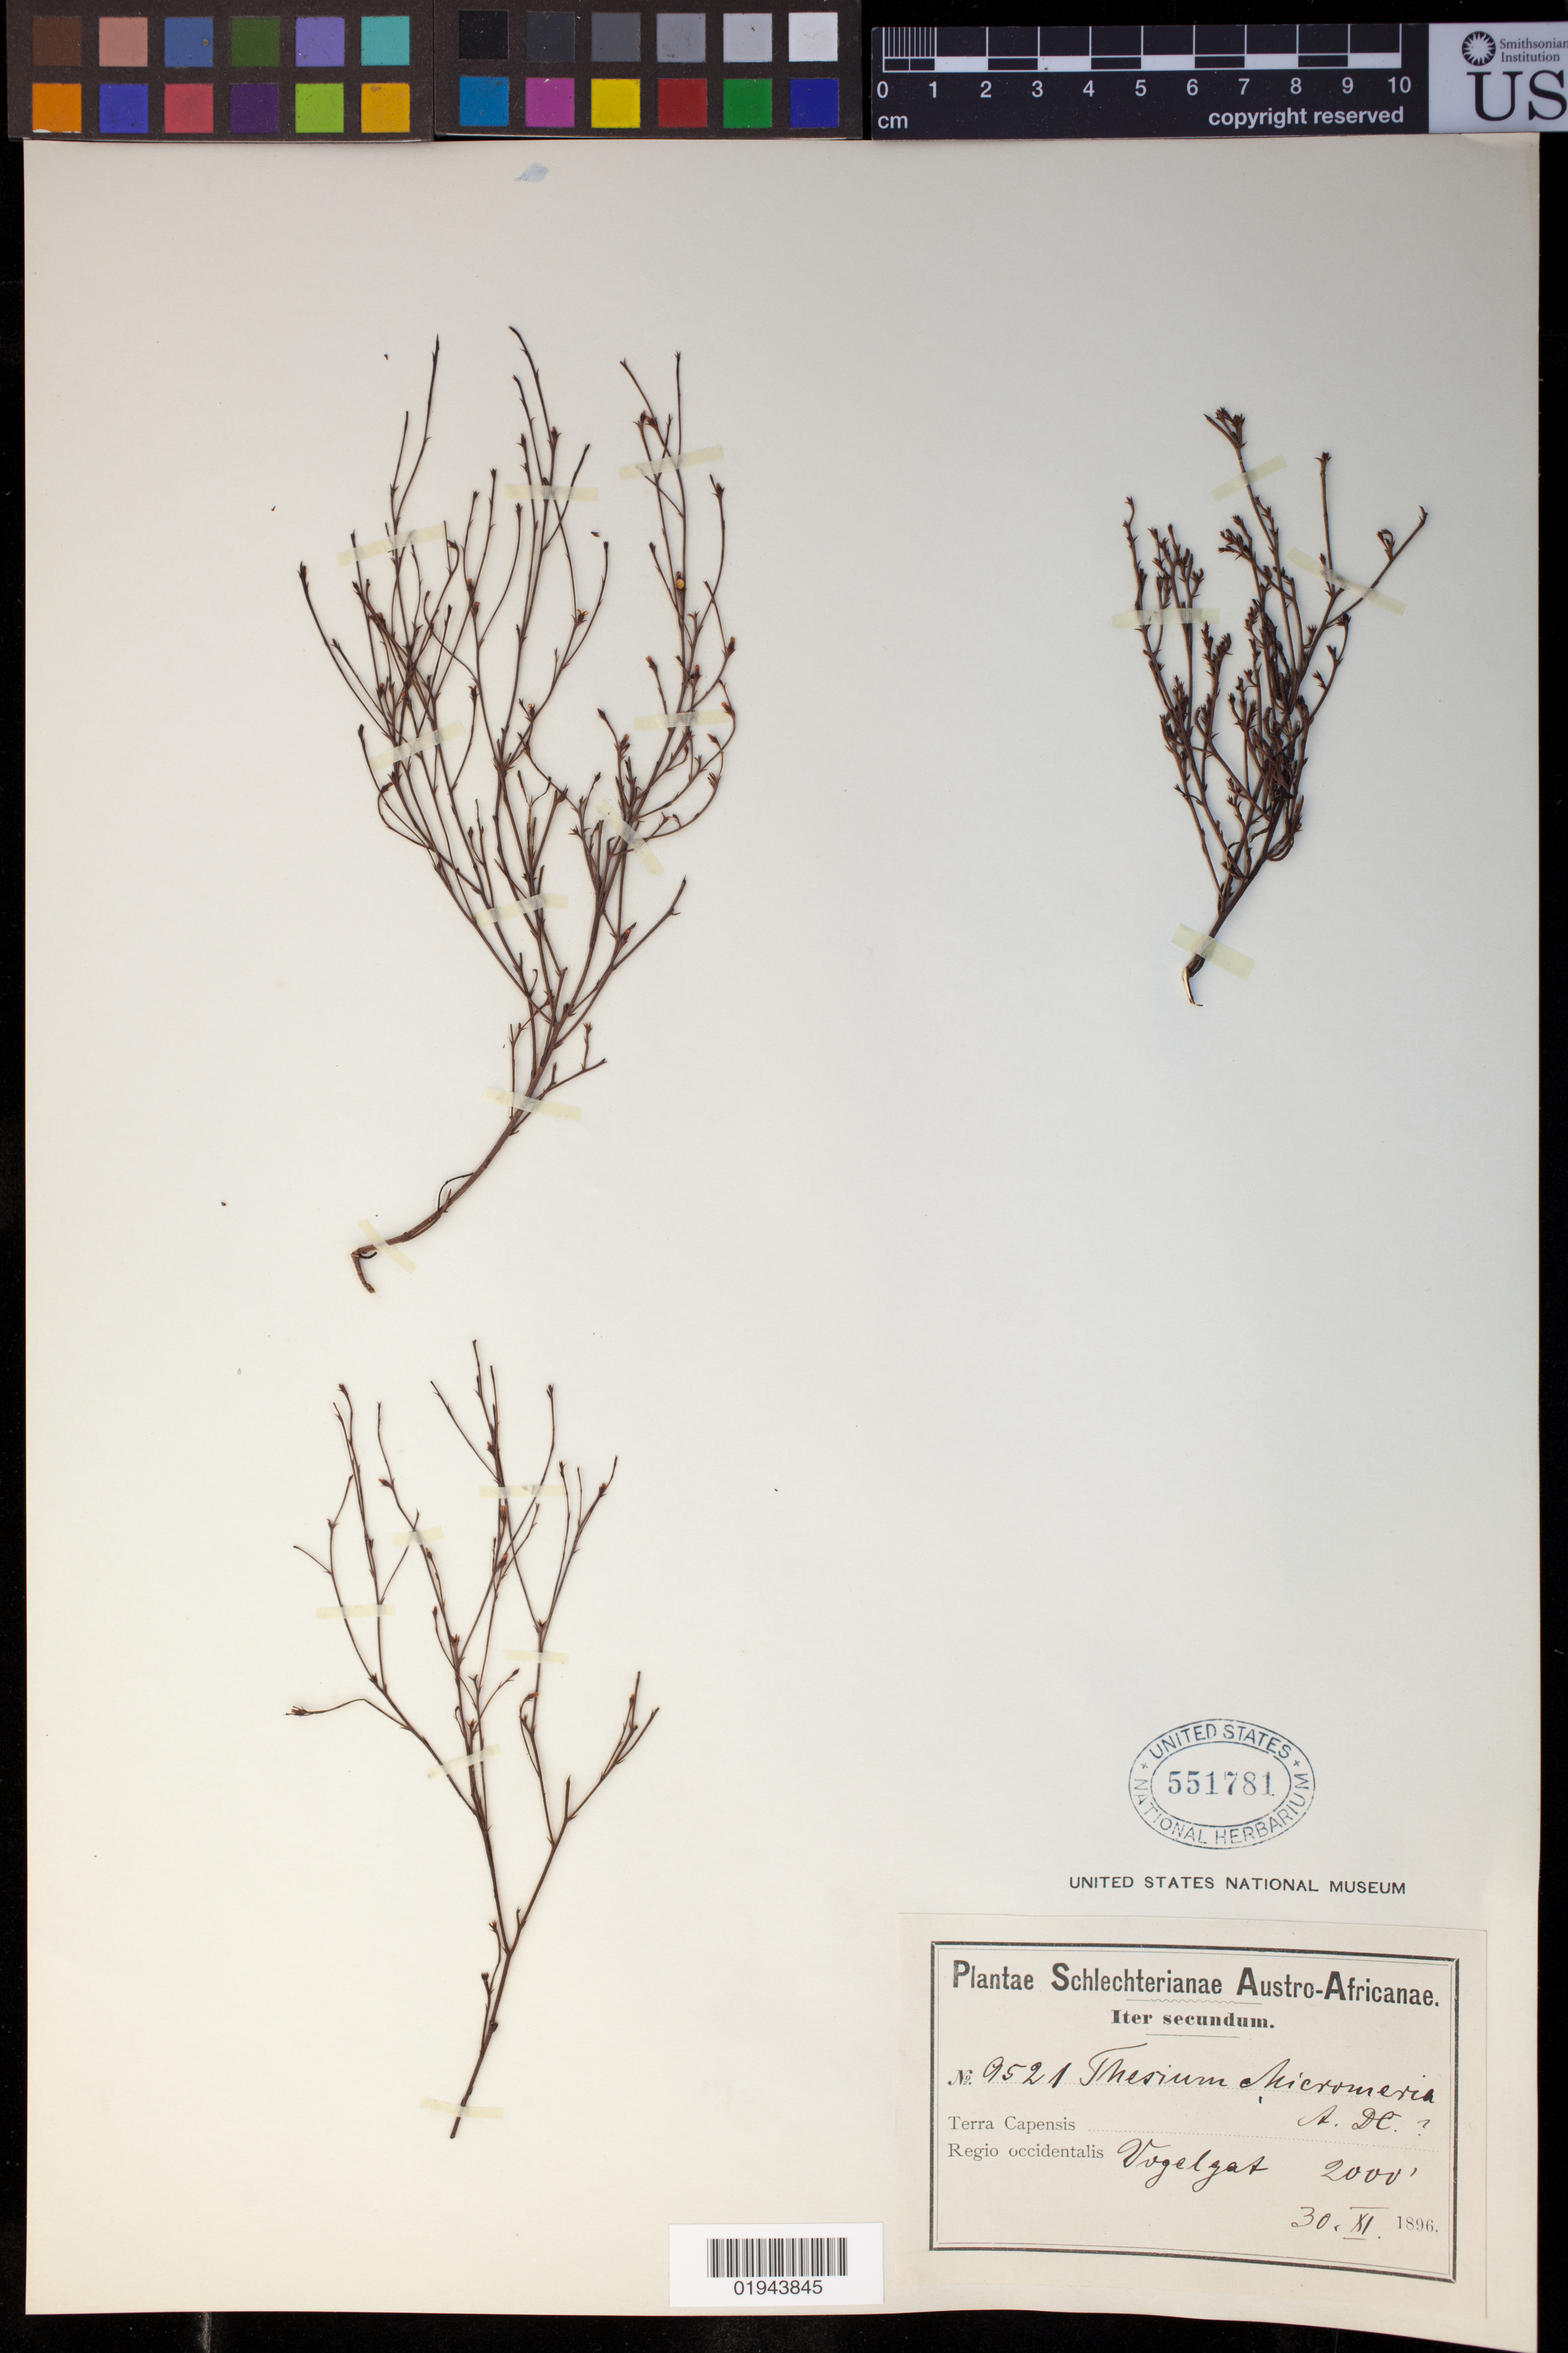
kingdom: Plantae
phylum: Tracheophyta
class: Magnoliopsida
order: Santalales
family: Thesiaceae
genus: Thesium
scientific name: Thesium micromeria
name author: A. DC.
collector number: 9521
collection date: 1896-11-30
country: South Africa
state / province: Western Cape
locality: Vogelgat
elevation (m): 610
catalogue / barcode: US 551781